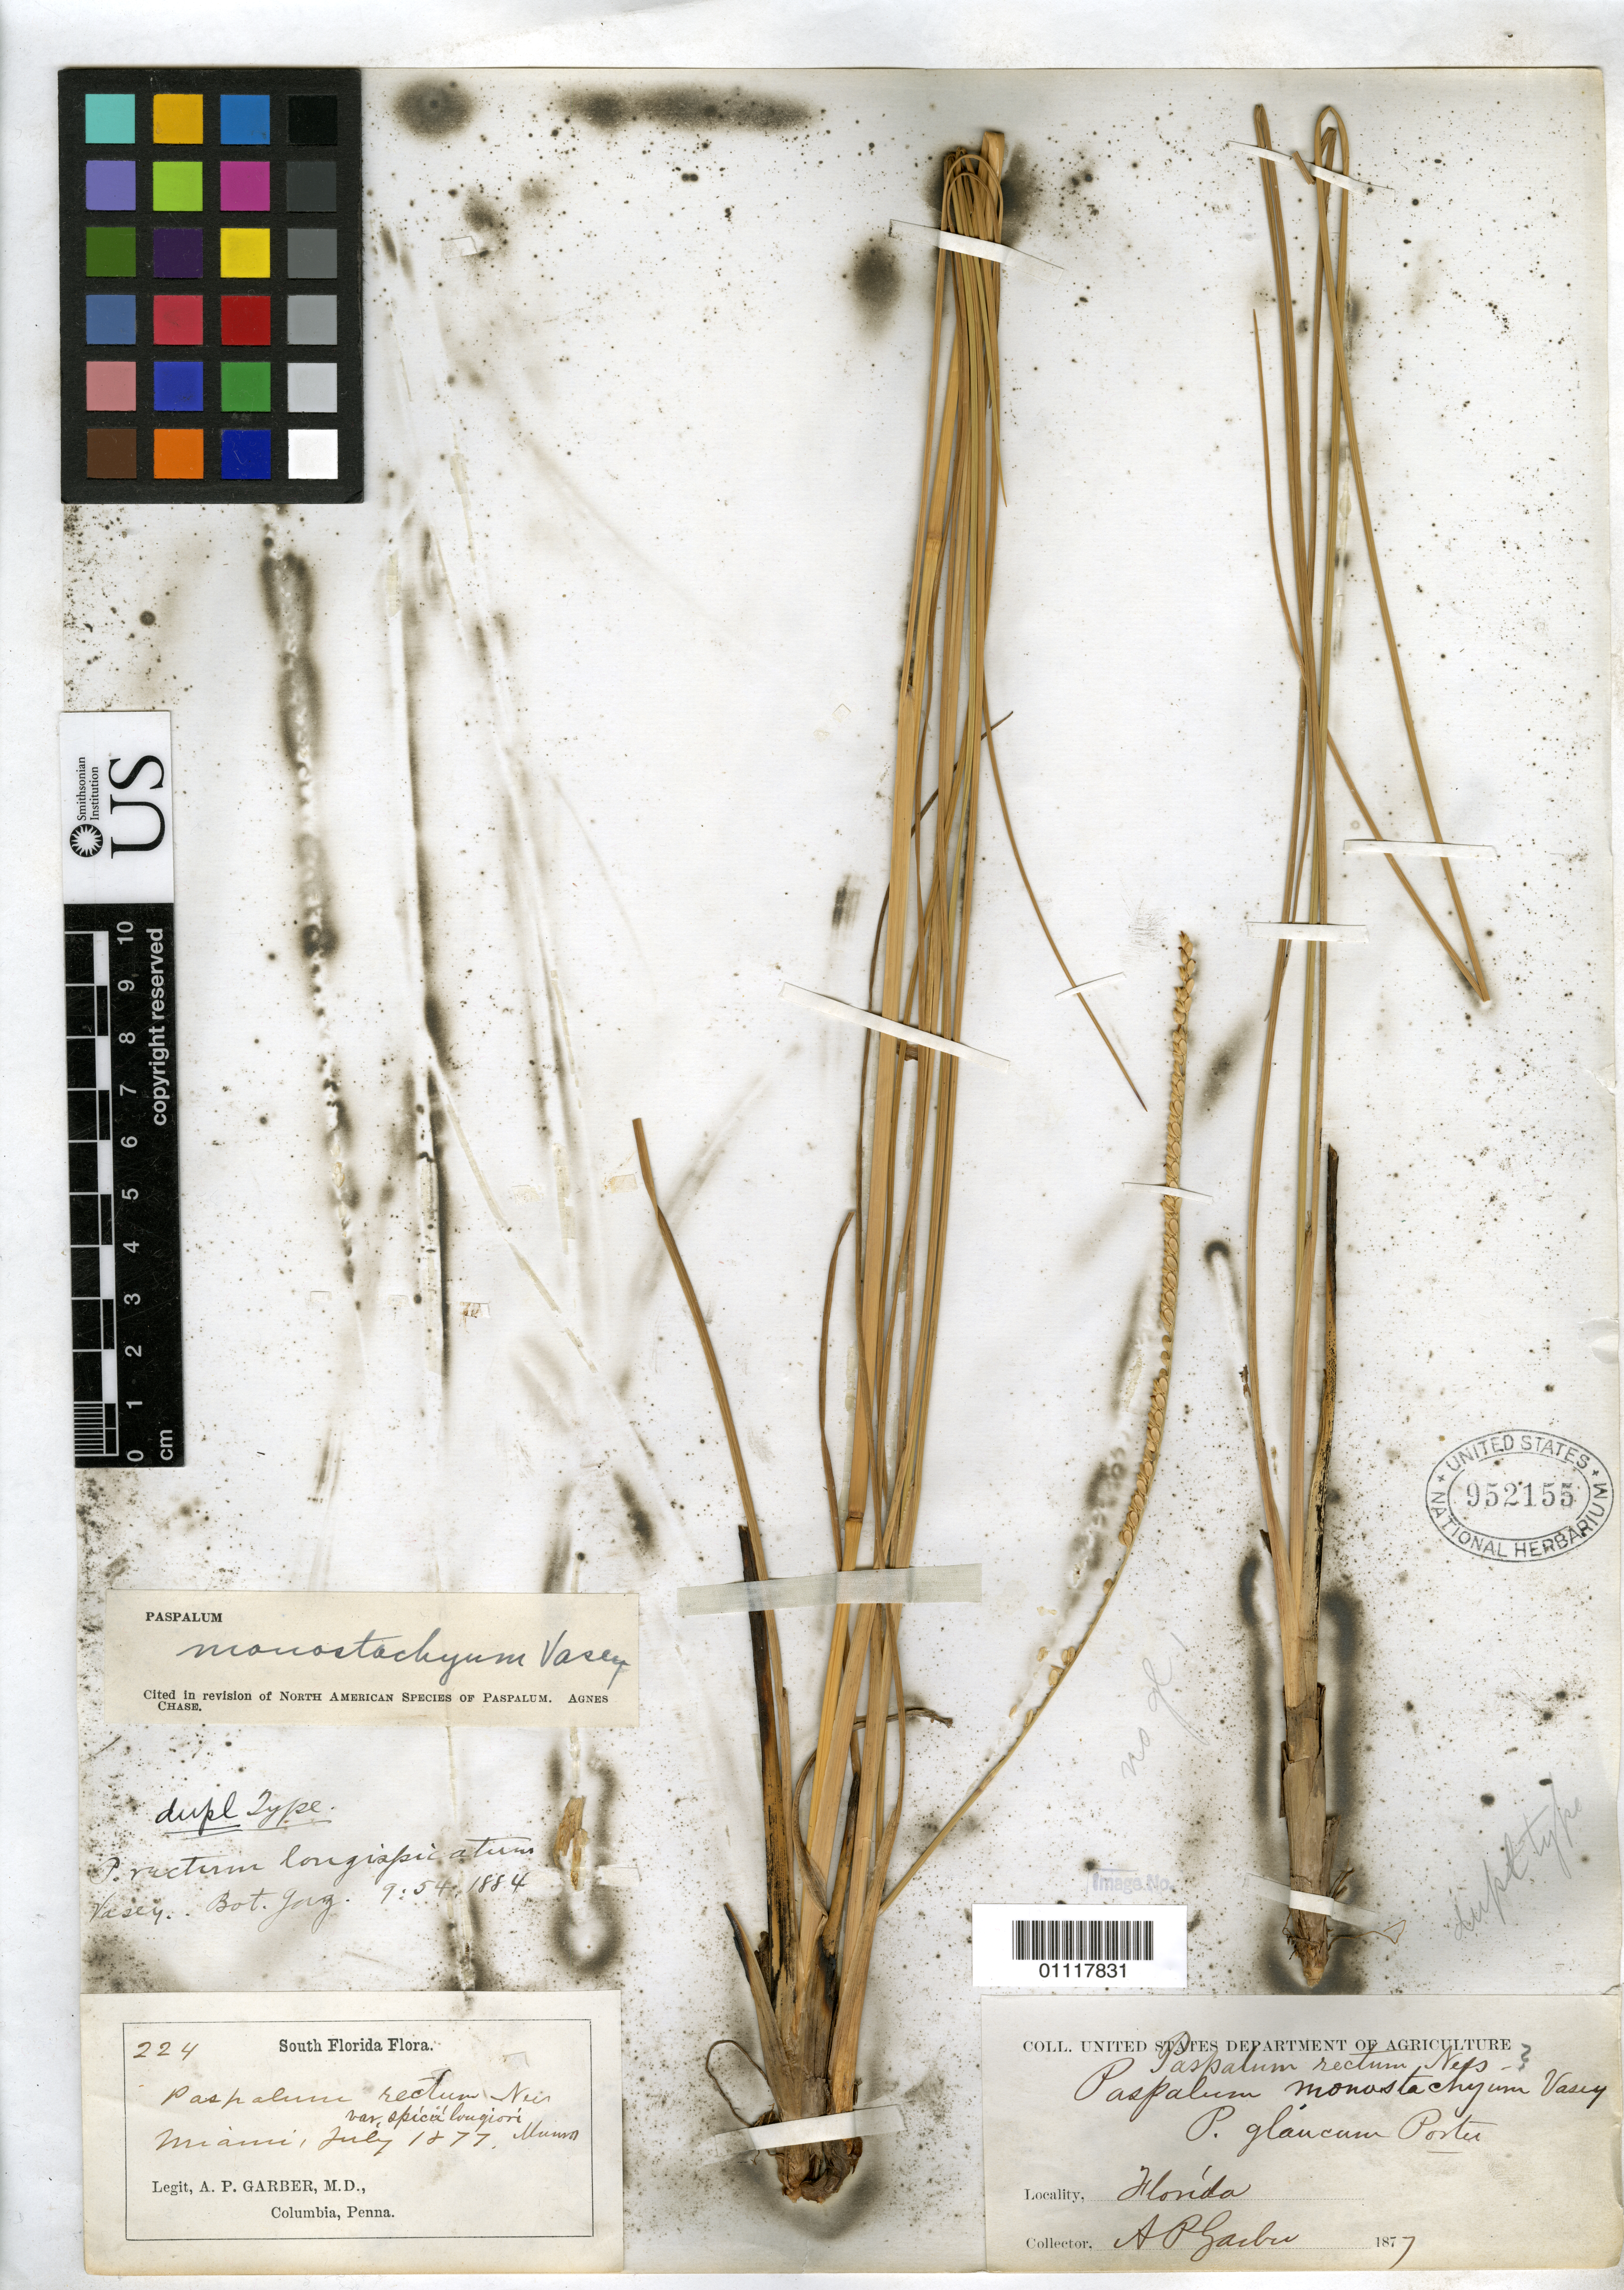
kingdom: Plantae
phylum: Tracheophyta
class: Liliopsida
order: Poales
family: Poaceae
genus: Paspalum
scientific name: Paspalum monostachyum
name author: Vasey ex Chapm.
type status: Isotype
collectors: A. P. Garber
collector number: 224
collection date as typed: Jul 1877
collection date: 1877-07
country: United States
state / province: Florida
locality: Miami.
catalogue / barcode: US 952155